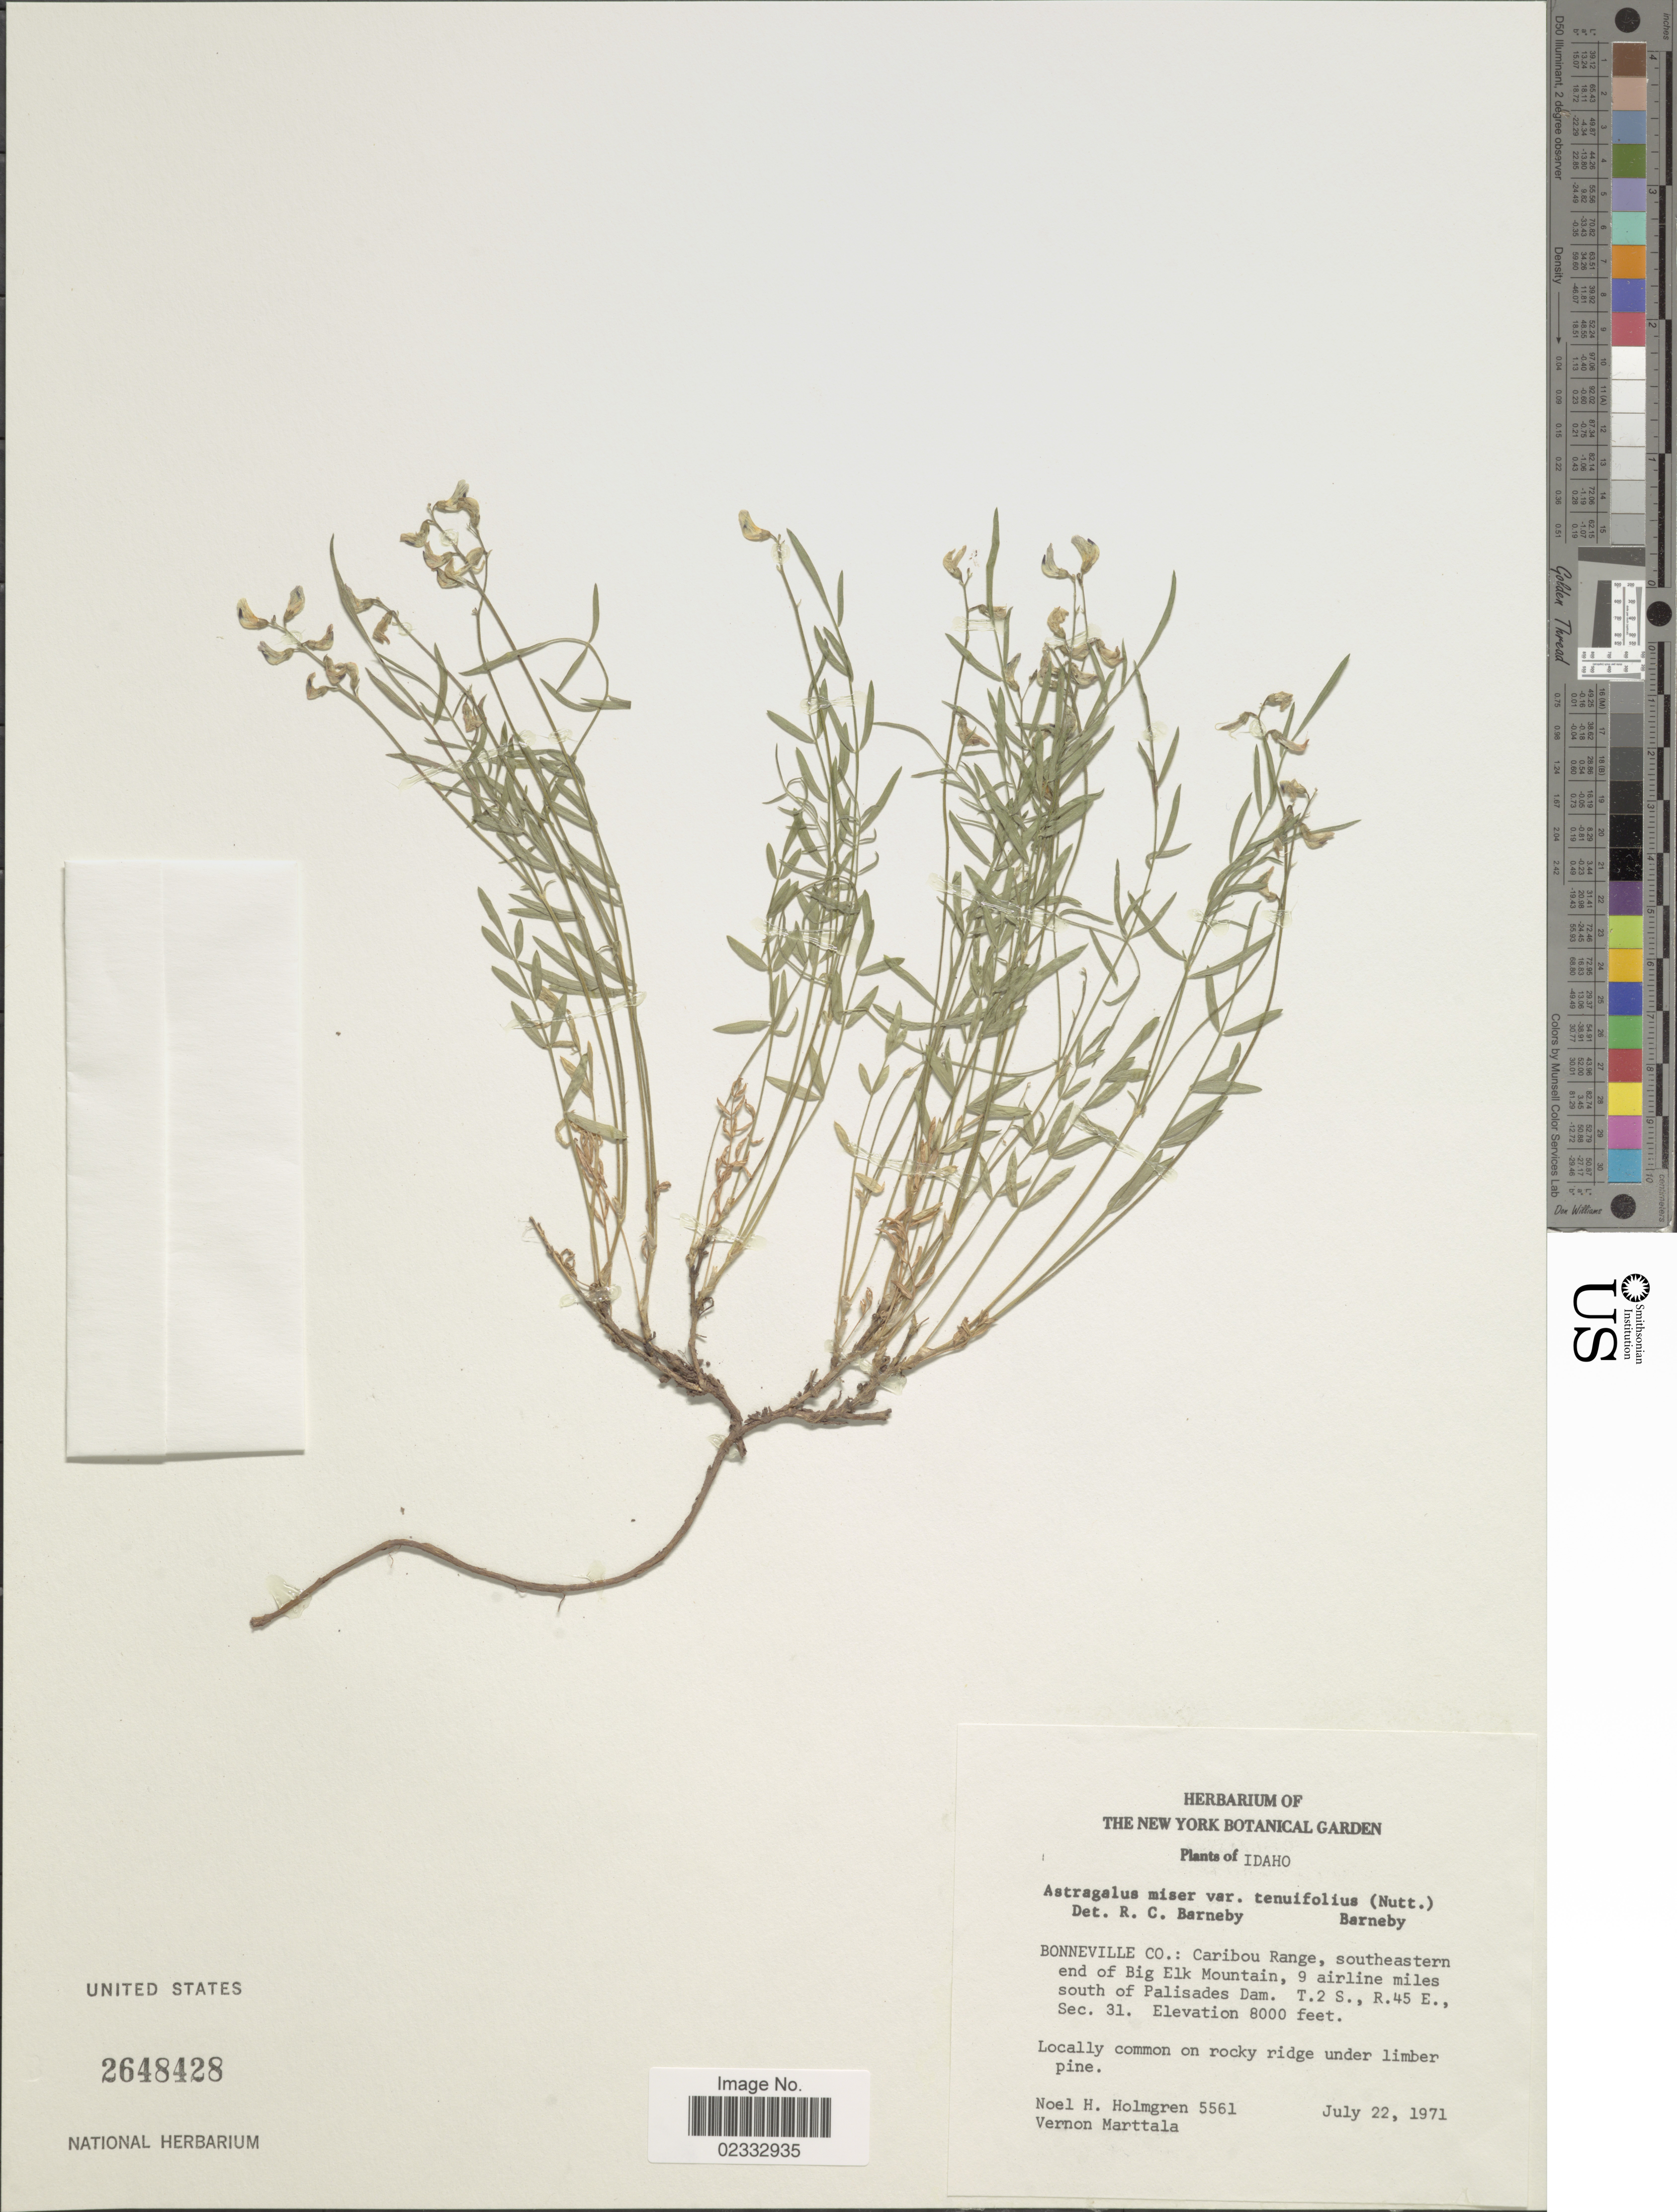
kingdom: Plantae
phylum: Tracheophyta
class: Magnoliopsida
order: Fabales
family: Fabaceae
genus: Astragalus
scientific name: Astragalus miser var. tenuifolius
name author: (Nutt.) Barneby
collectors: N. H. Holmgren & V. Marttala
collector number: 5561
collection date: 1971-07-22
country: United States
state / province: Idaho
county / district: Bonneville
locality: Caribou Range, southeastern end of Big Elk Mountain, 9 airline miles south of Palisades Dam. T 2 S., R 45 E., Sec 31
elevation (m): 2438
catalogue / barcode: US 2648428